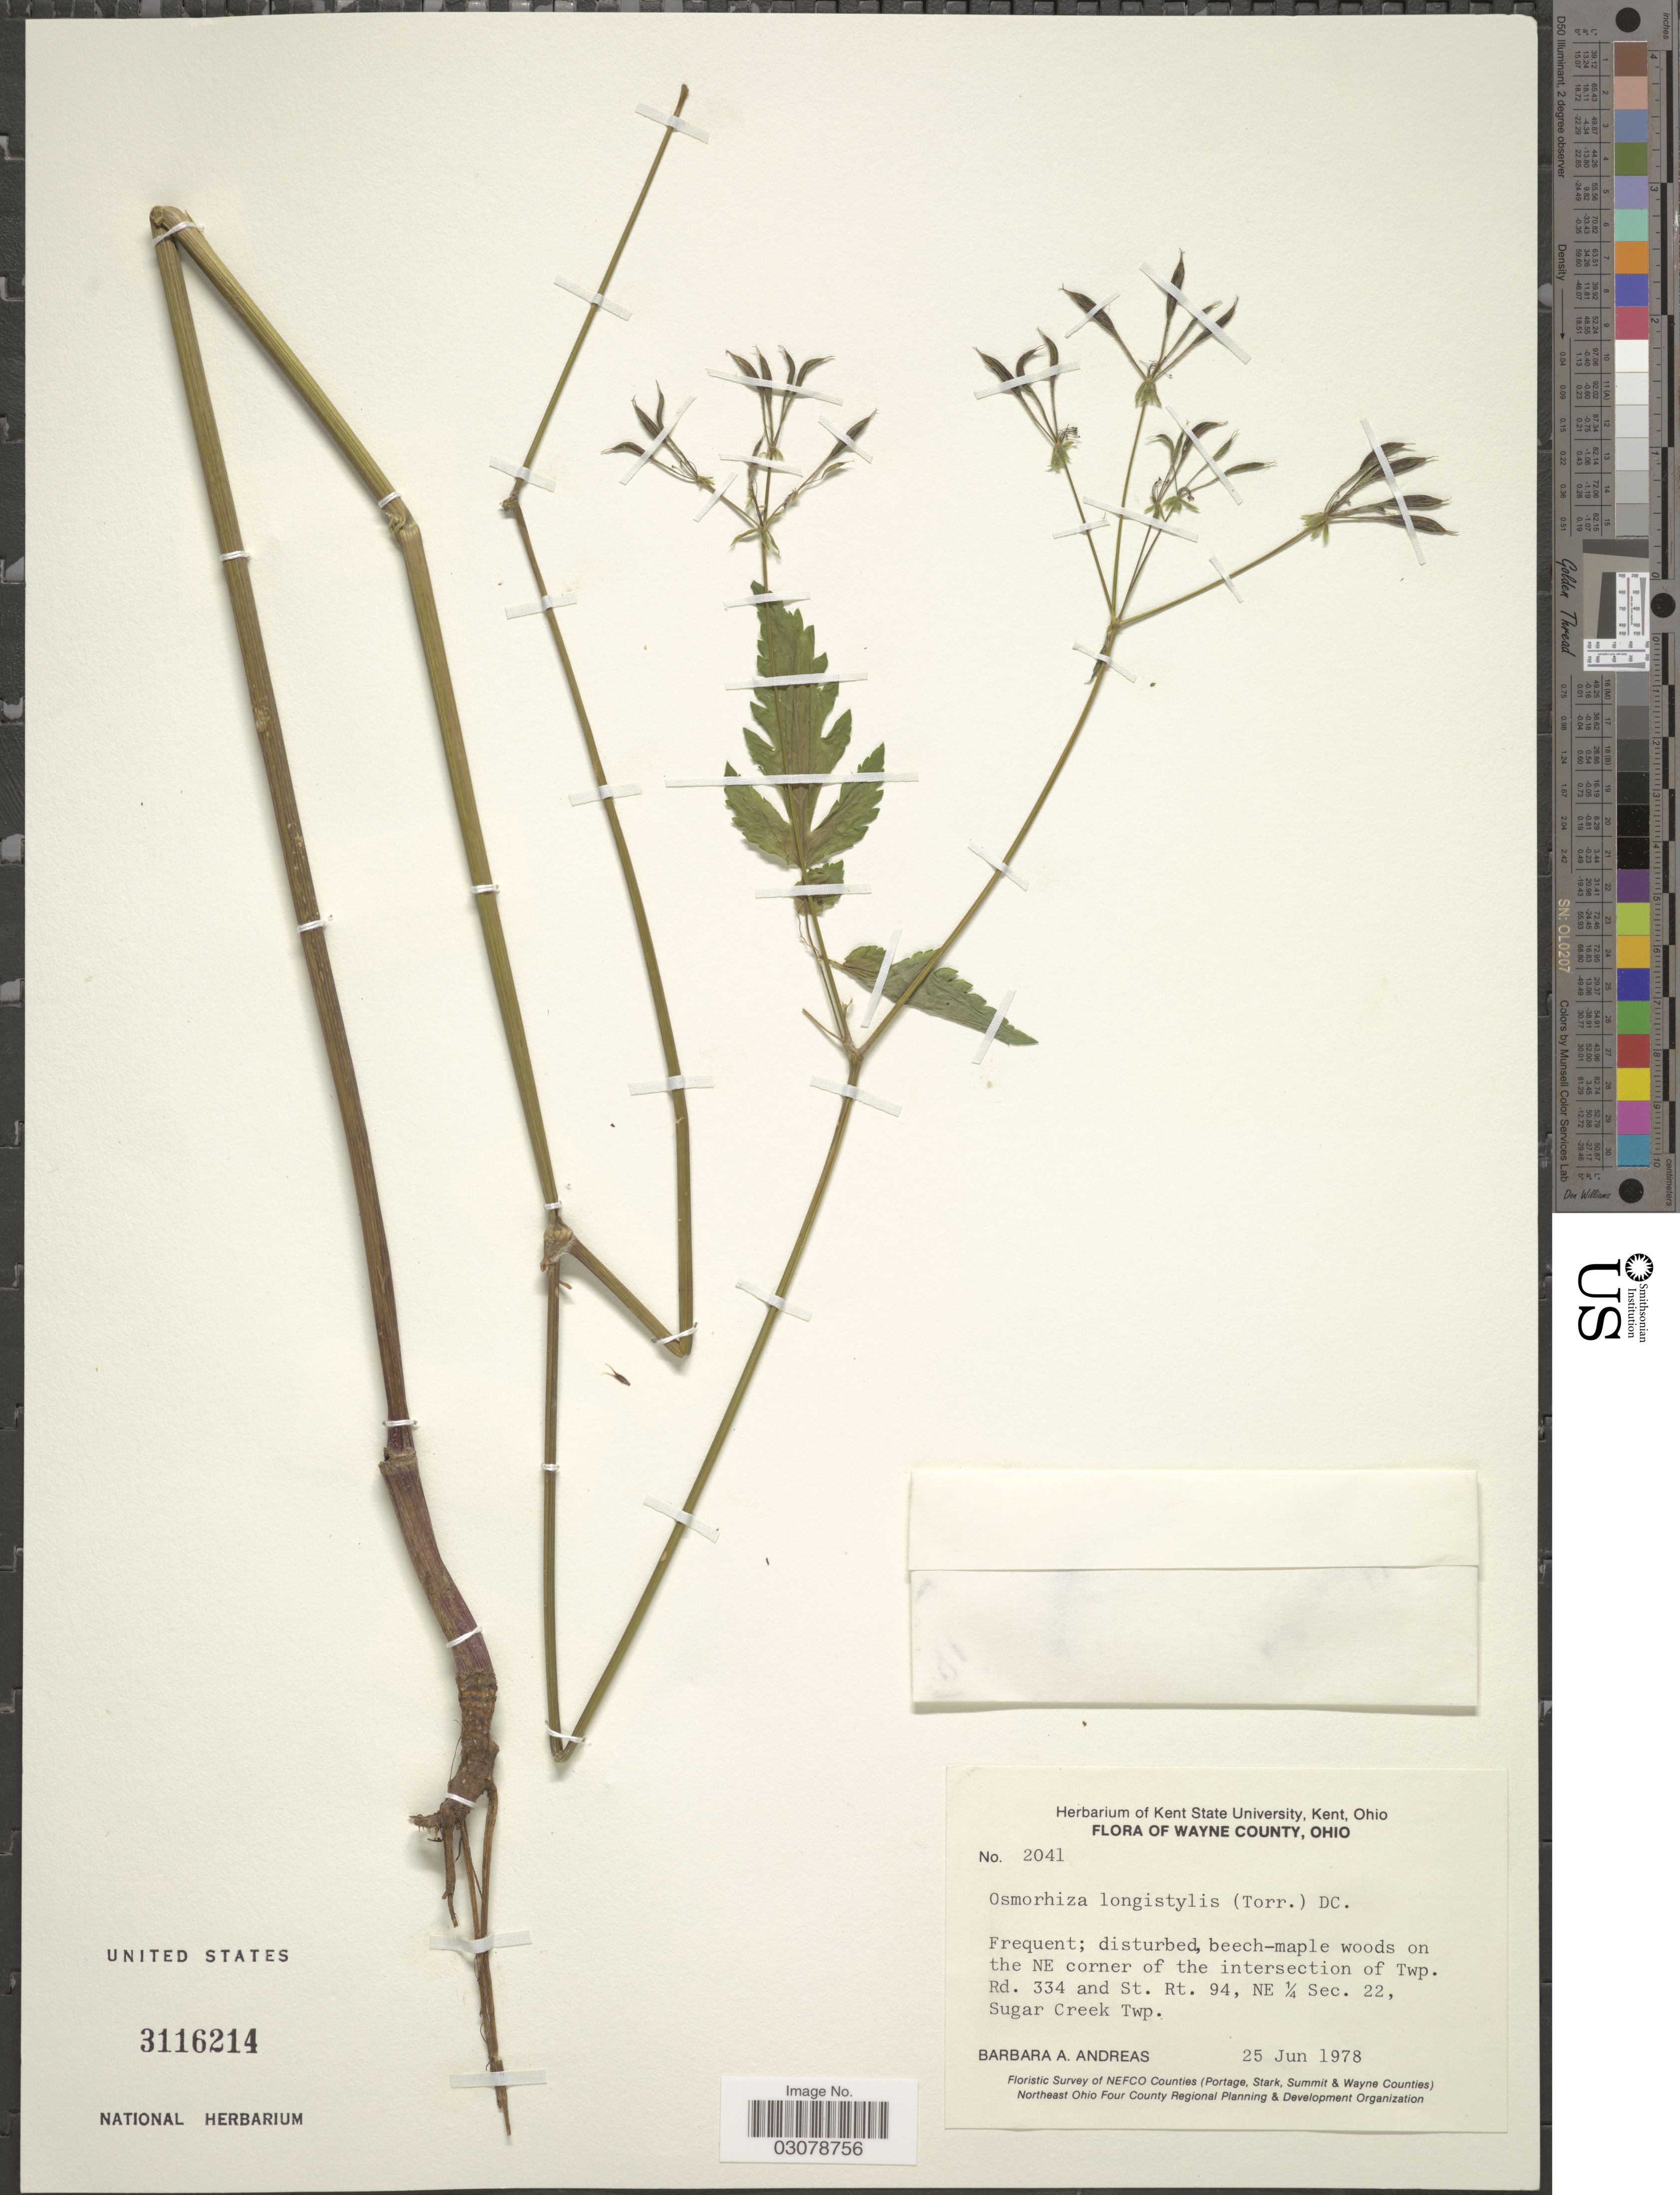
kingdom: Plantae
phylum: Tracheophyta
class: Magnoliopsida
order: Apiales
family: Apiaceae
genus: Osmorhiza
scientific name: Osmorhiza longistylis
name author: (Torr.) DC.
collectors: B. A. Andreas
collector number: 2041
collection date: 1978-06-25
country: United States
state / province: Ohio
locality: Wayne County, Ohio, on the NE corner of the intersection of Twp., Rd. 334 and St. Rt. 94m NE ¼ Sec. 22, Sugar Creek Twp.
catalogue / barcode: US 3116214